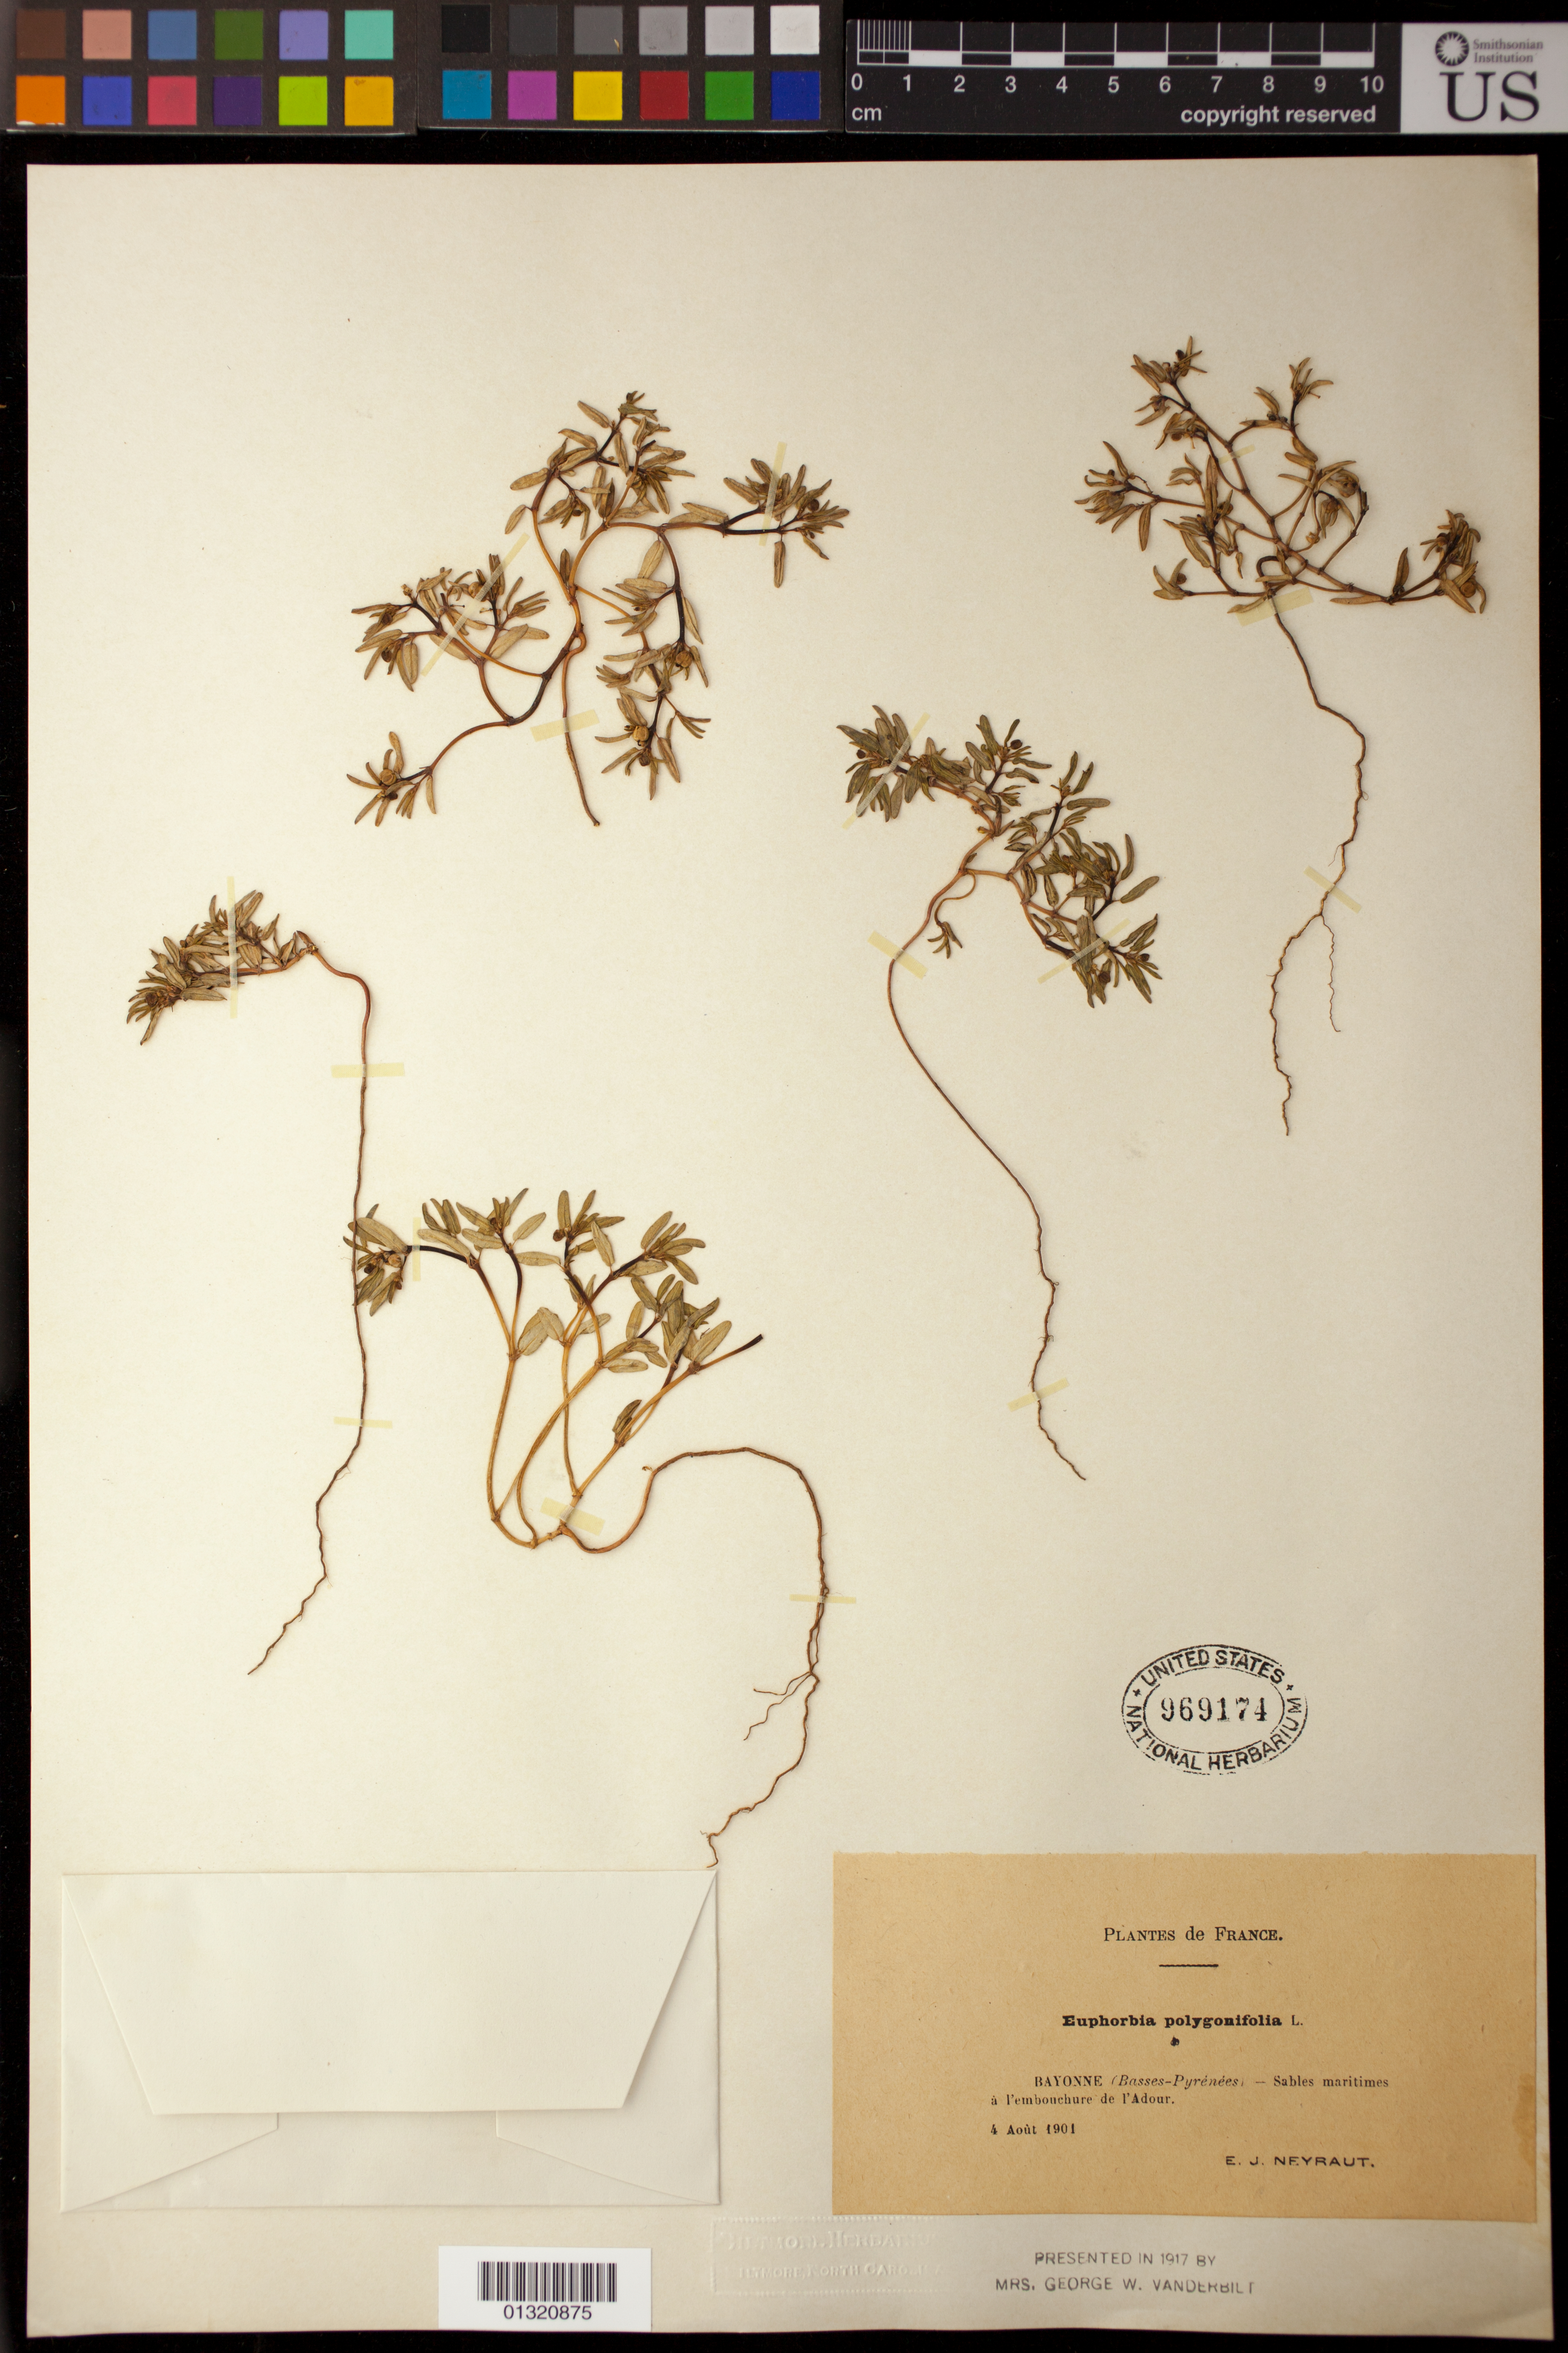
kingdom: Plantae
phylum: Tracheophyta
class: Magnoliopsida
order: Malpighiales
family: Euphorbiaceae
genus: Euphorbia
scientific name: Euphorbia polygonifolia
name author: L.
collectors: E. Neyraut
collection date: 1901-08-04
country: France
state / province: Nouvelle-Aquitaine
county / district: Pyrénées-Atlantiques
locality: Bayonne (Basses Pyrenees), a l'embouchure de l'Adour [at the mouth of the Adour]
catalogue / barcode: US 969174